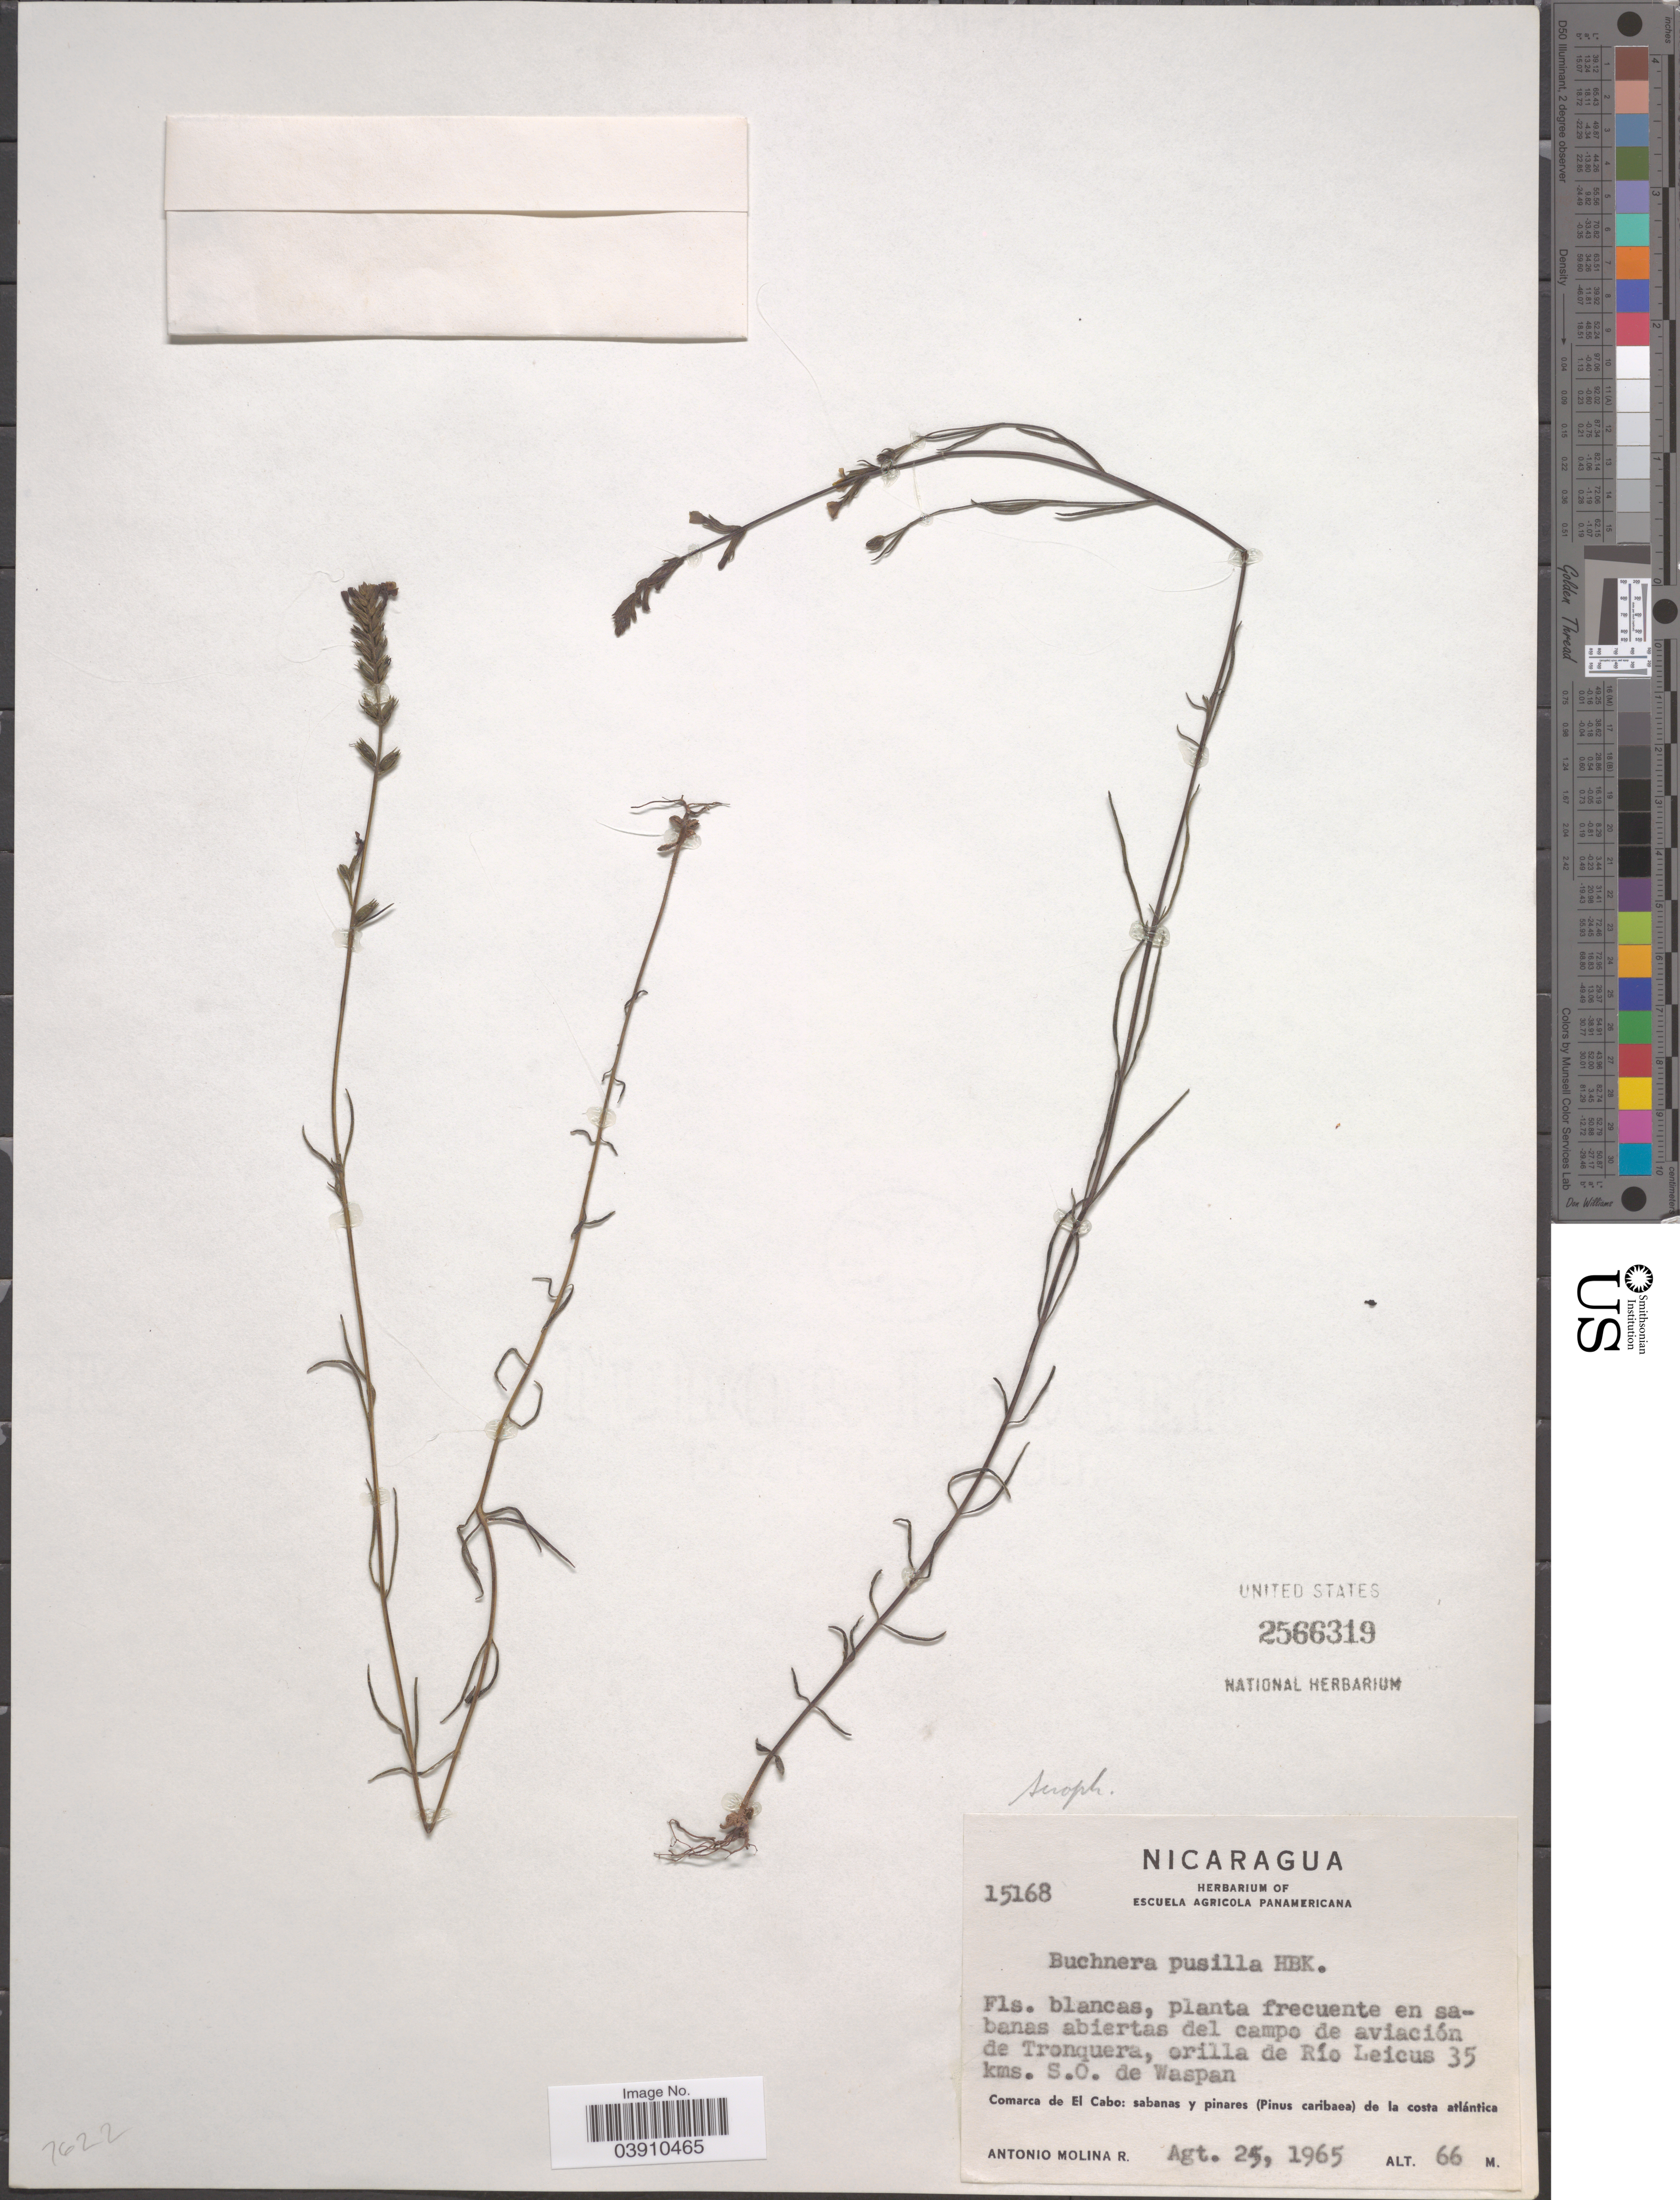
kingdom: Plantae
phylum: Tracheophyta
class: Magnoliopsida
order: Lamiales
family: Orobanchaceae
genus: Buchnera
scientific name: Buchnera pusilla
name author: Kunth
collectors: A. Molina R.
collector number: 15168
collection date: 1965-08-25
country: Nicaragua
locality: En sabanas abiertas del campo de aviación de Tronquera, orilla de Río Leicus 35 kms. S.O. de Waspan. Comarca de El Cabo: sabanas y pinares (Pinus caribaea) de la costa atlántica.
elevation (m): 66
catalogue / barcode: US 2566319